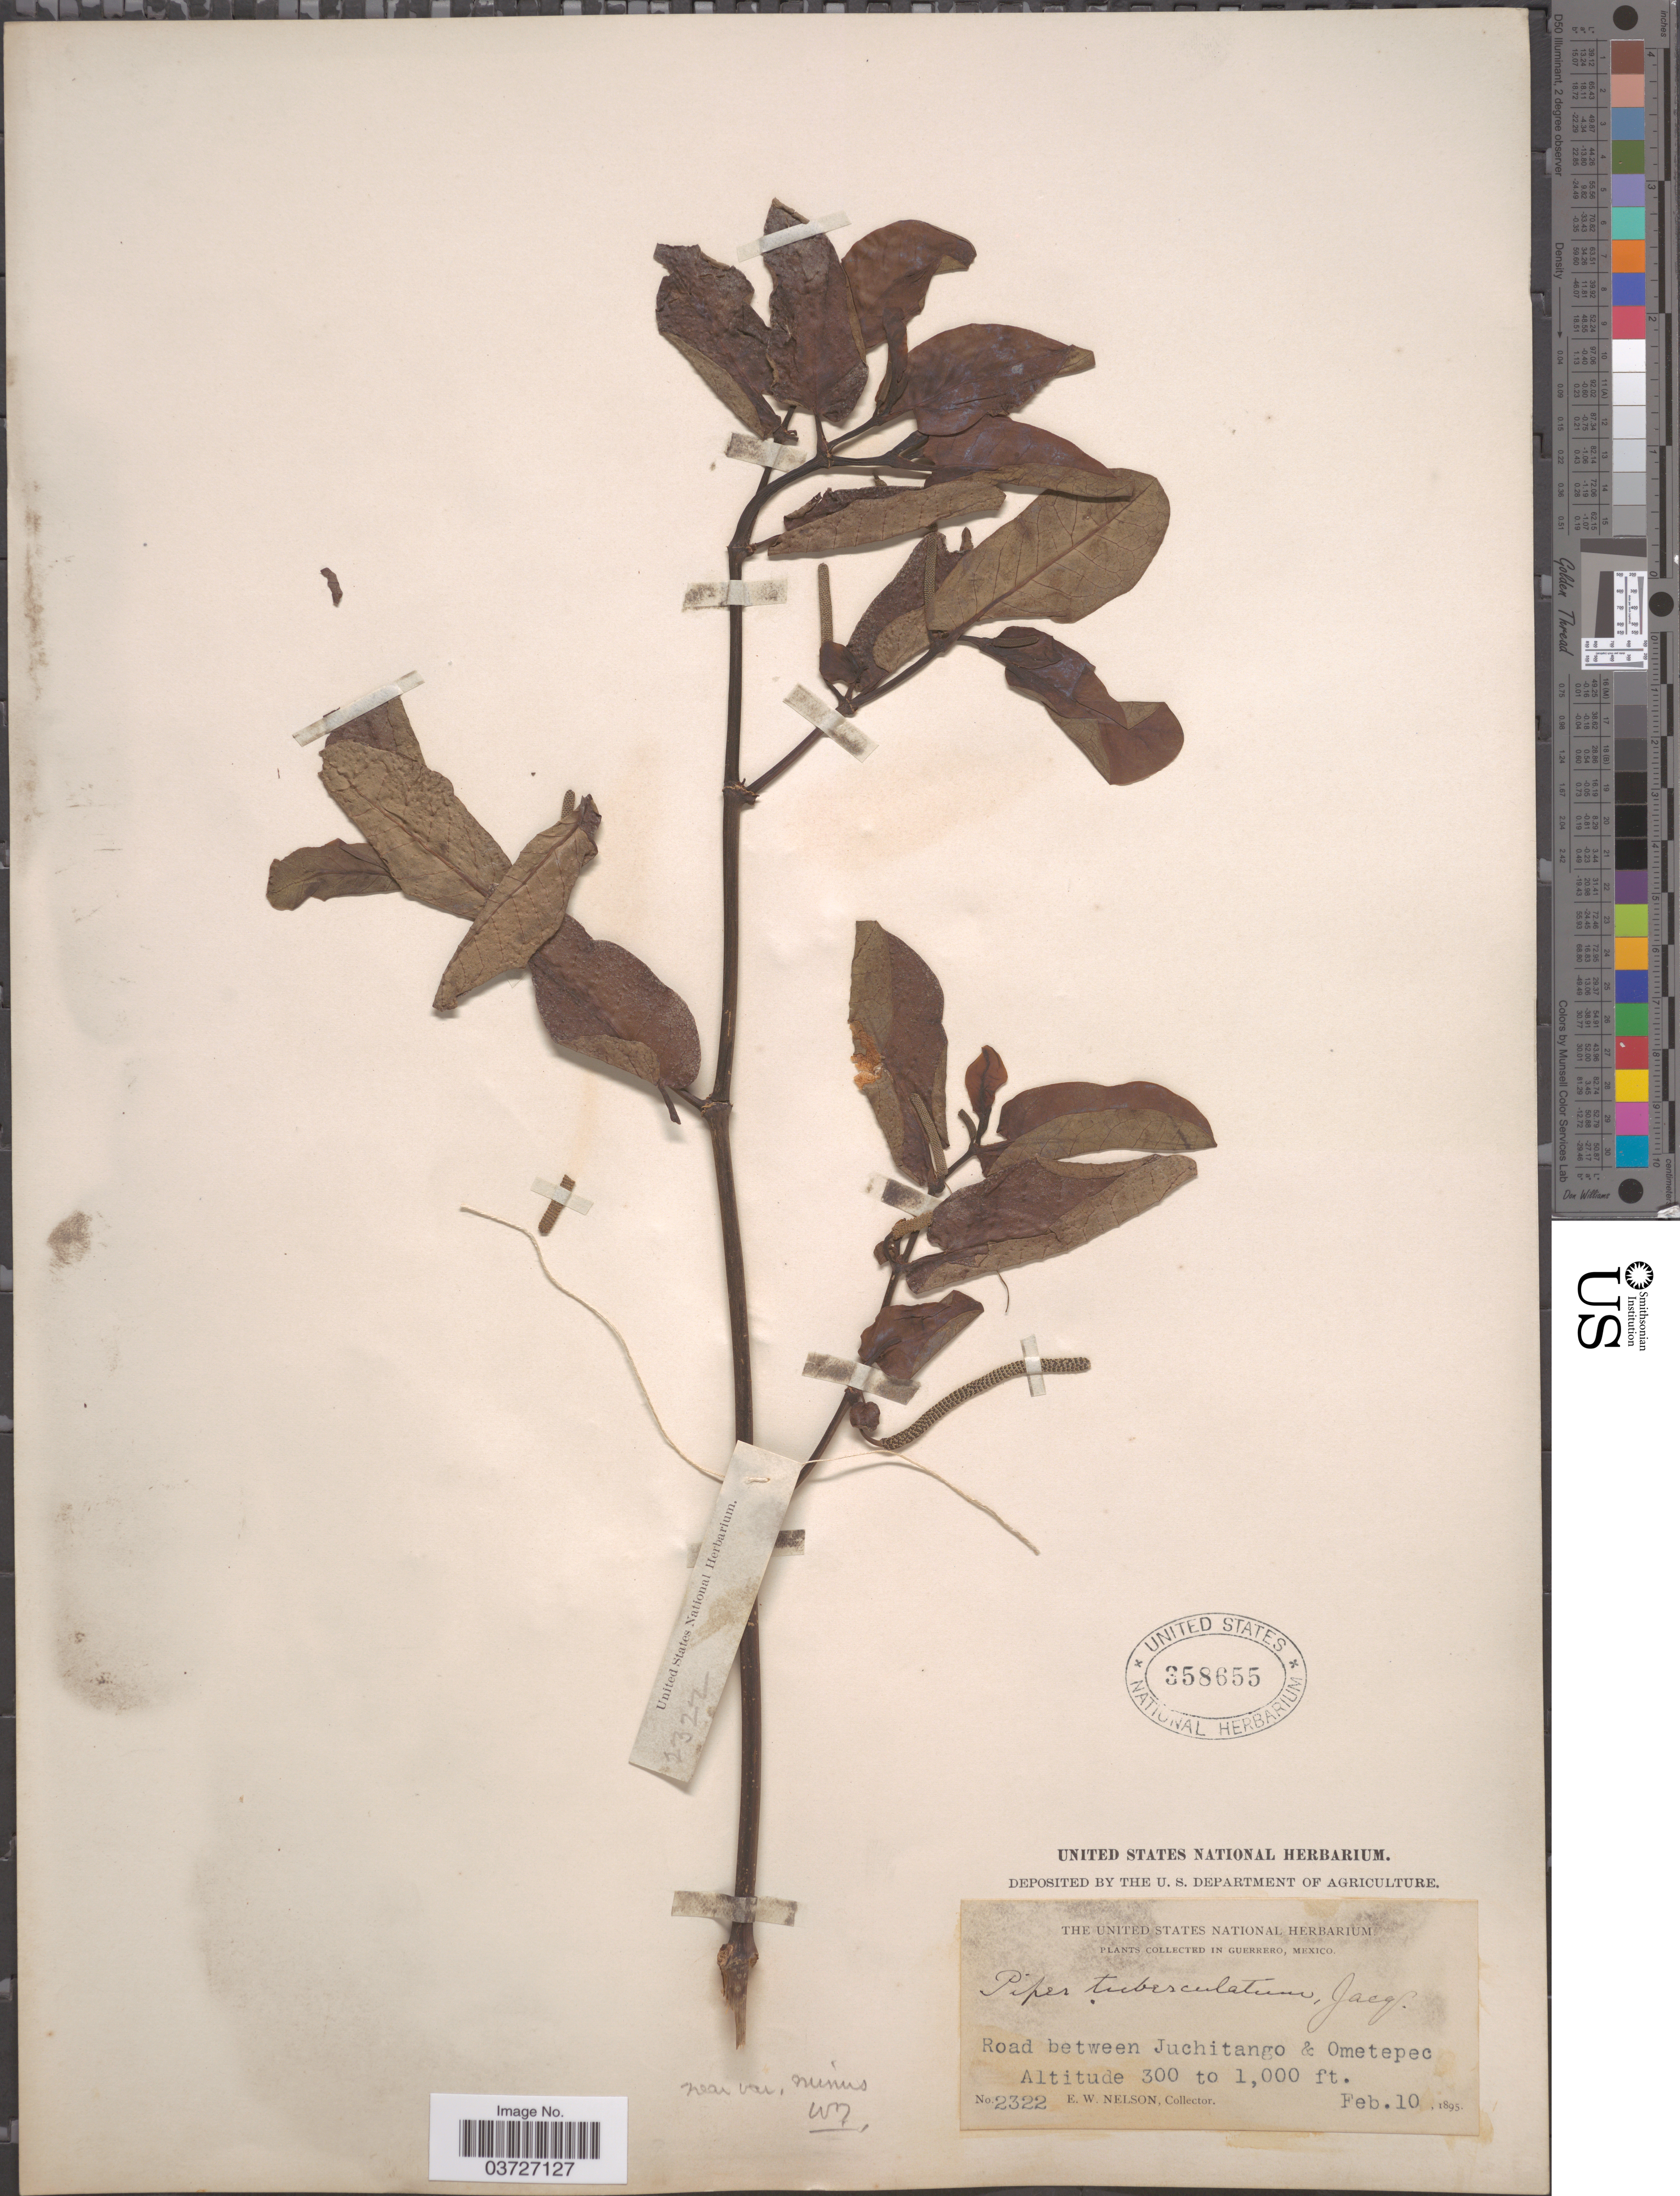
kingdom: Plantae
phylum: Tracheophyta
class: Magnoliopsida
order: Piperales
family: Piperaceae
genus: Piper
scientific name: Piper tuberculatum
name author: Jacq.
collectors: E. W. Nelson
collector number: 2322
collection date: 1895-02-10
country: Mexico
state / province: Guerrero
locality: Road between Juchitango & Ometepec.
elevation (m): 91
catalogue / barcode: US 358655